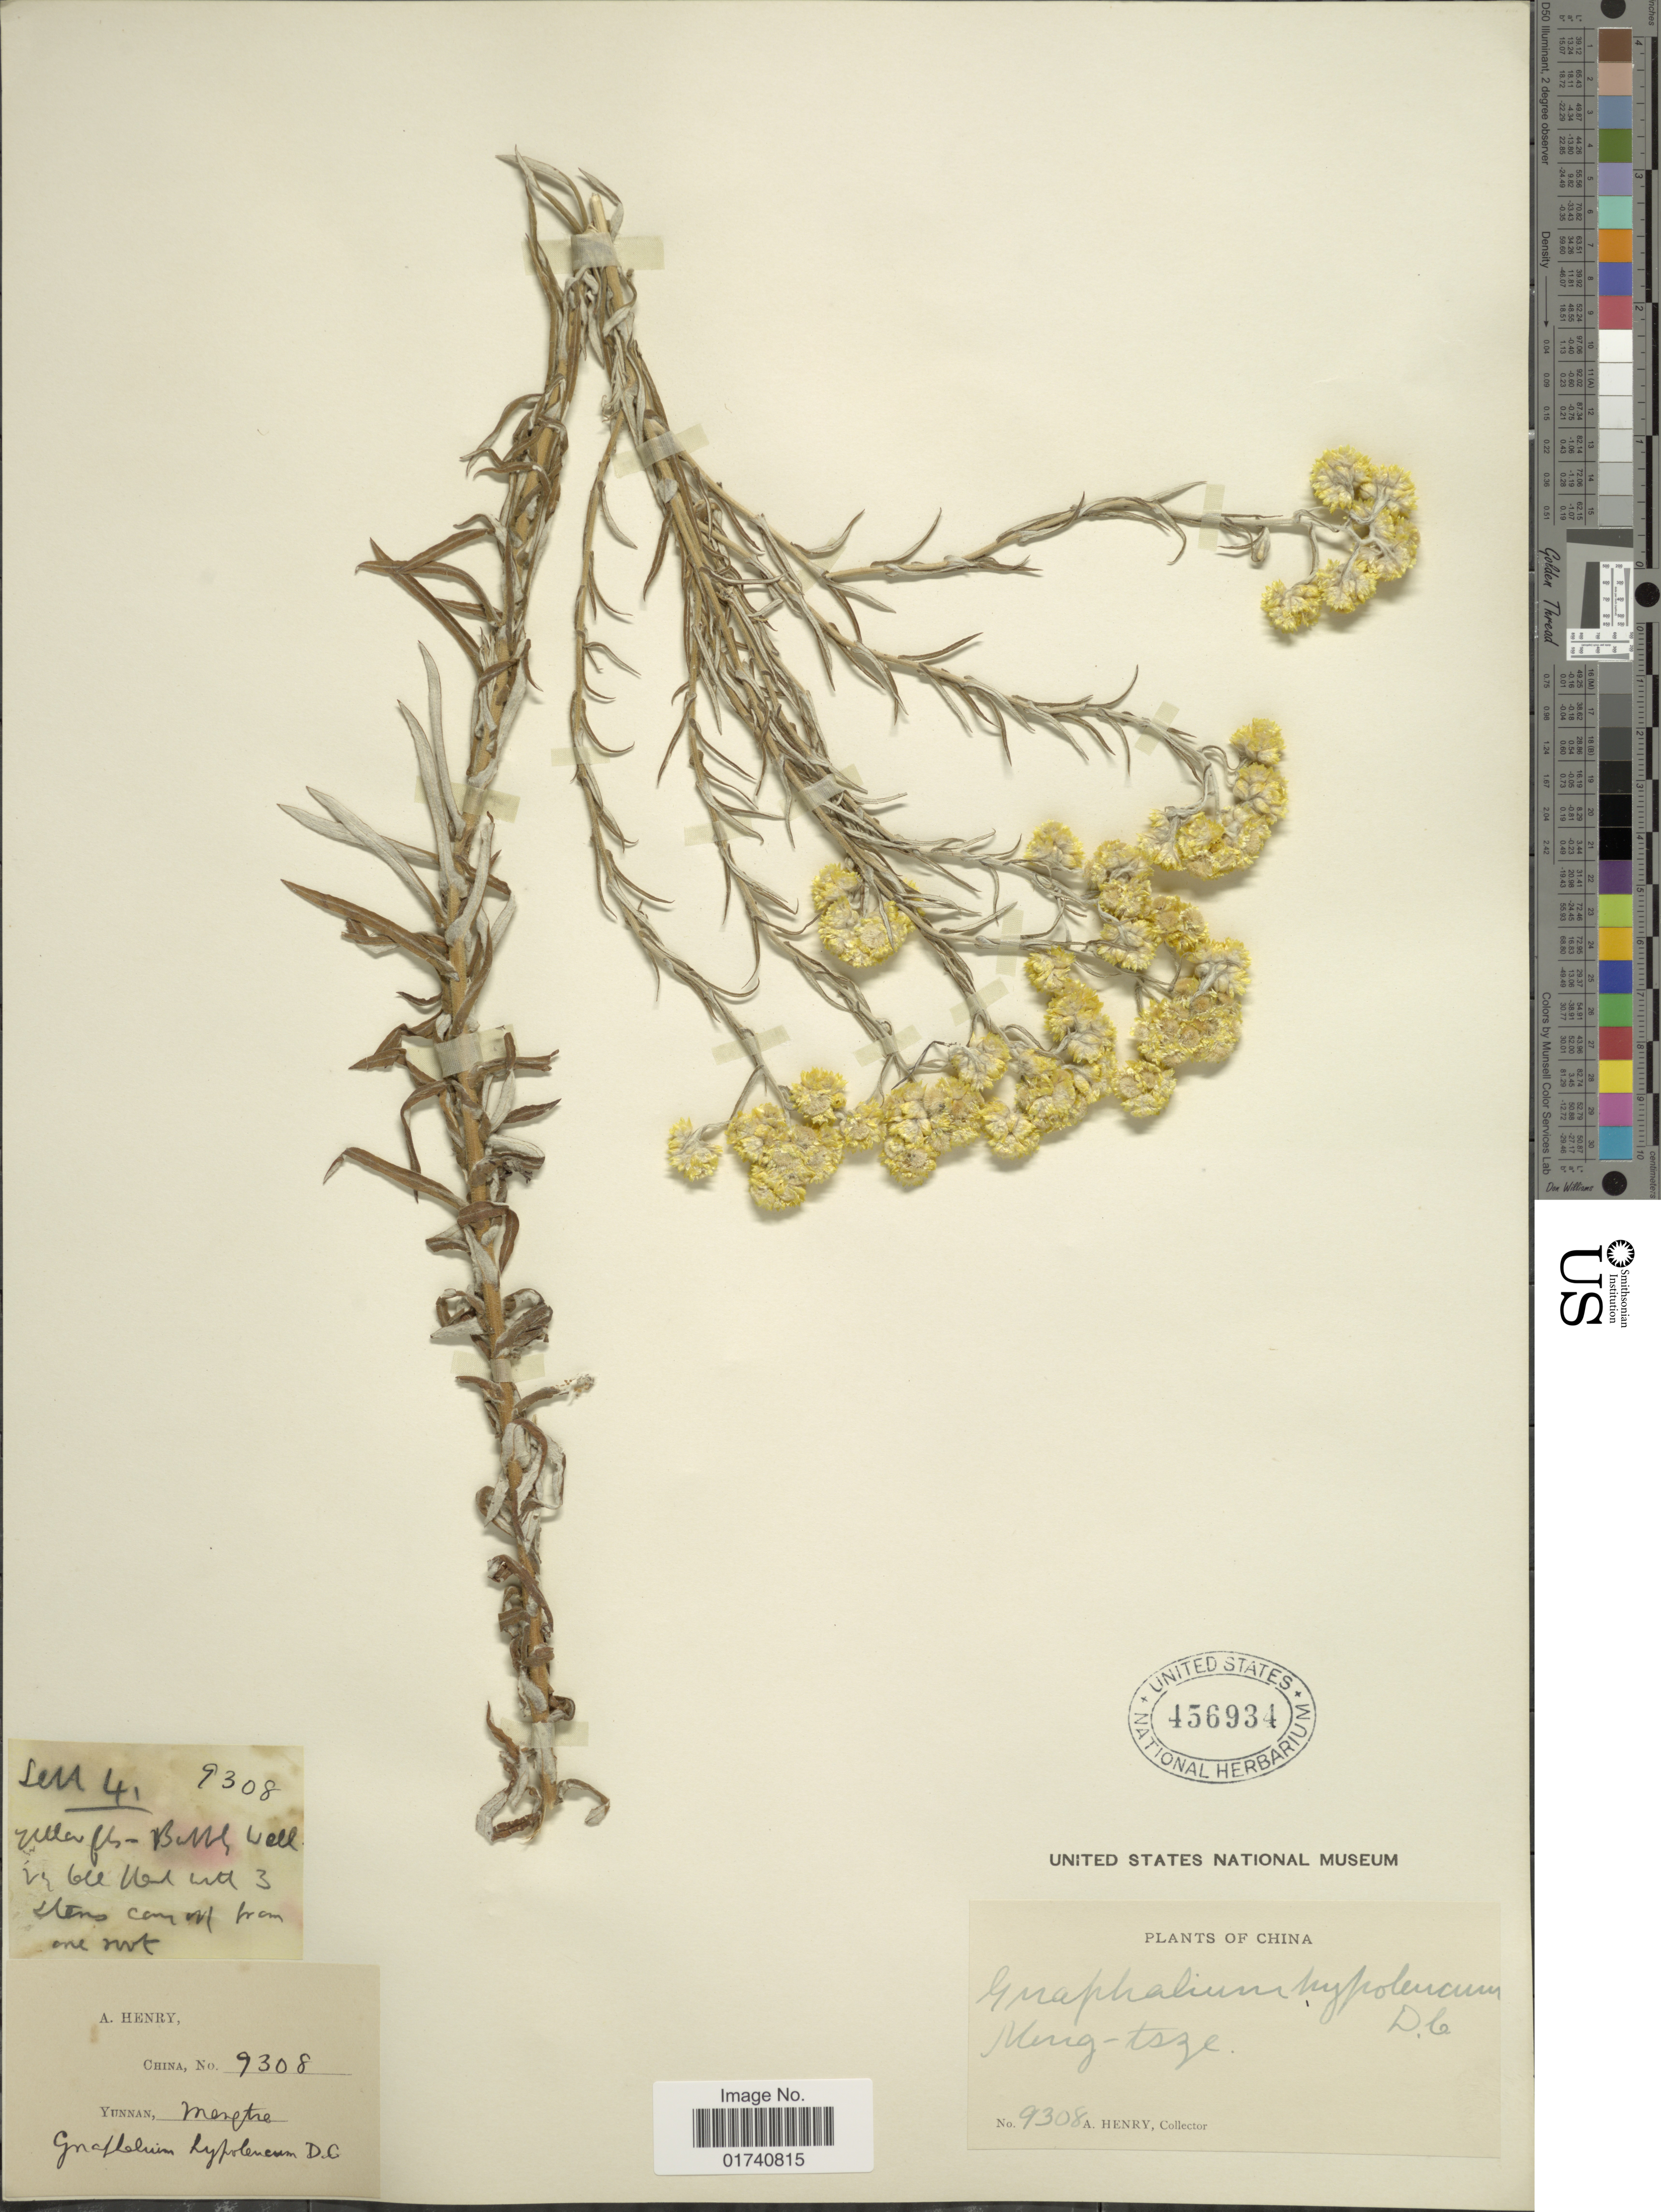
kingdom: Plantae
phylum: Tracheophyta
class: Magnoliopsida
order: Asterales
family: Asteraceae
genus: Pseudognaphalium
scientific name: Pseudognaphalium hypoleucum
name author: (DC.) Hilliard & B.L. Burtt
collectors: A. Henry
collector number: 9308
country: China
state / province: Yunnan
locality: Meng-tsze.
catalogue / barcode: US 456934